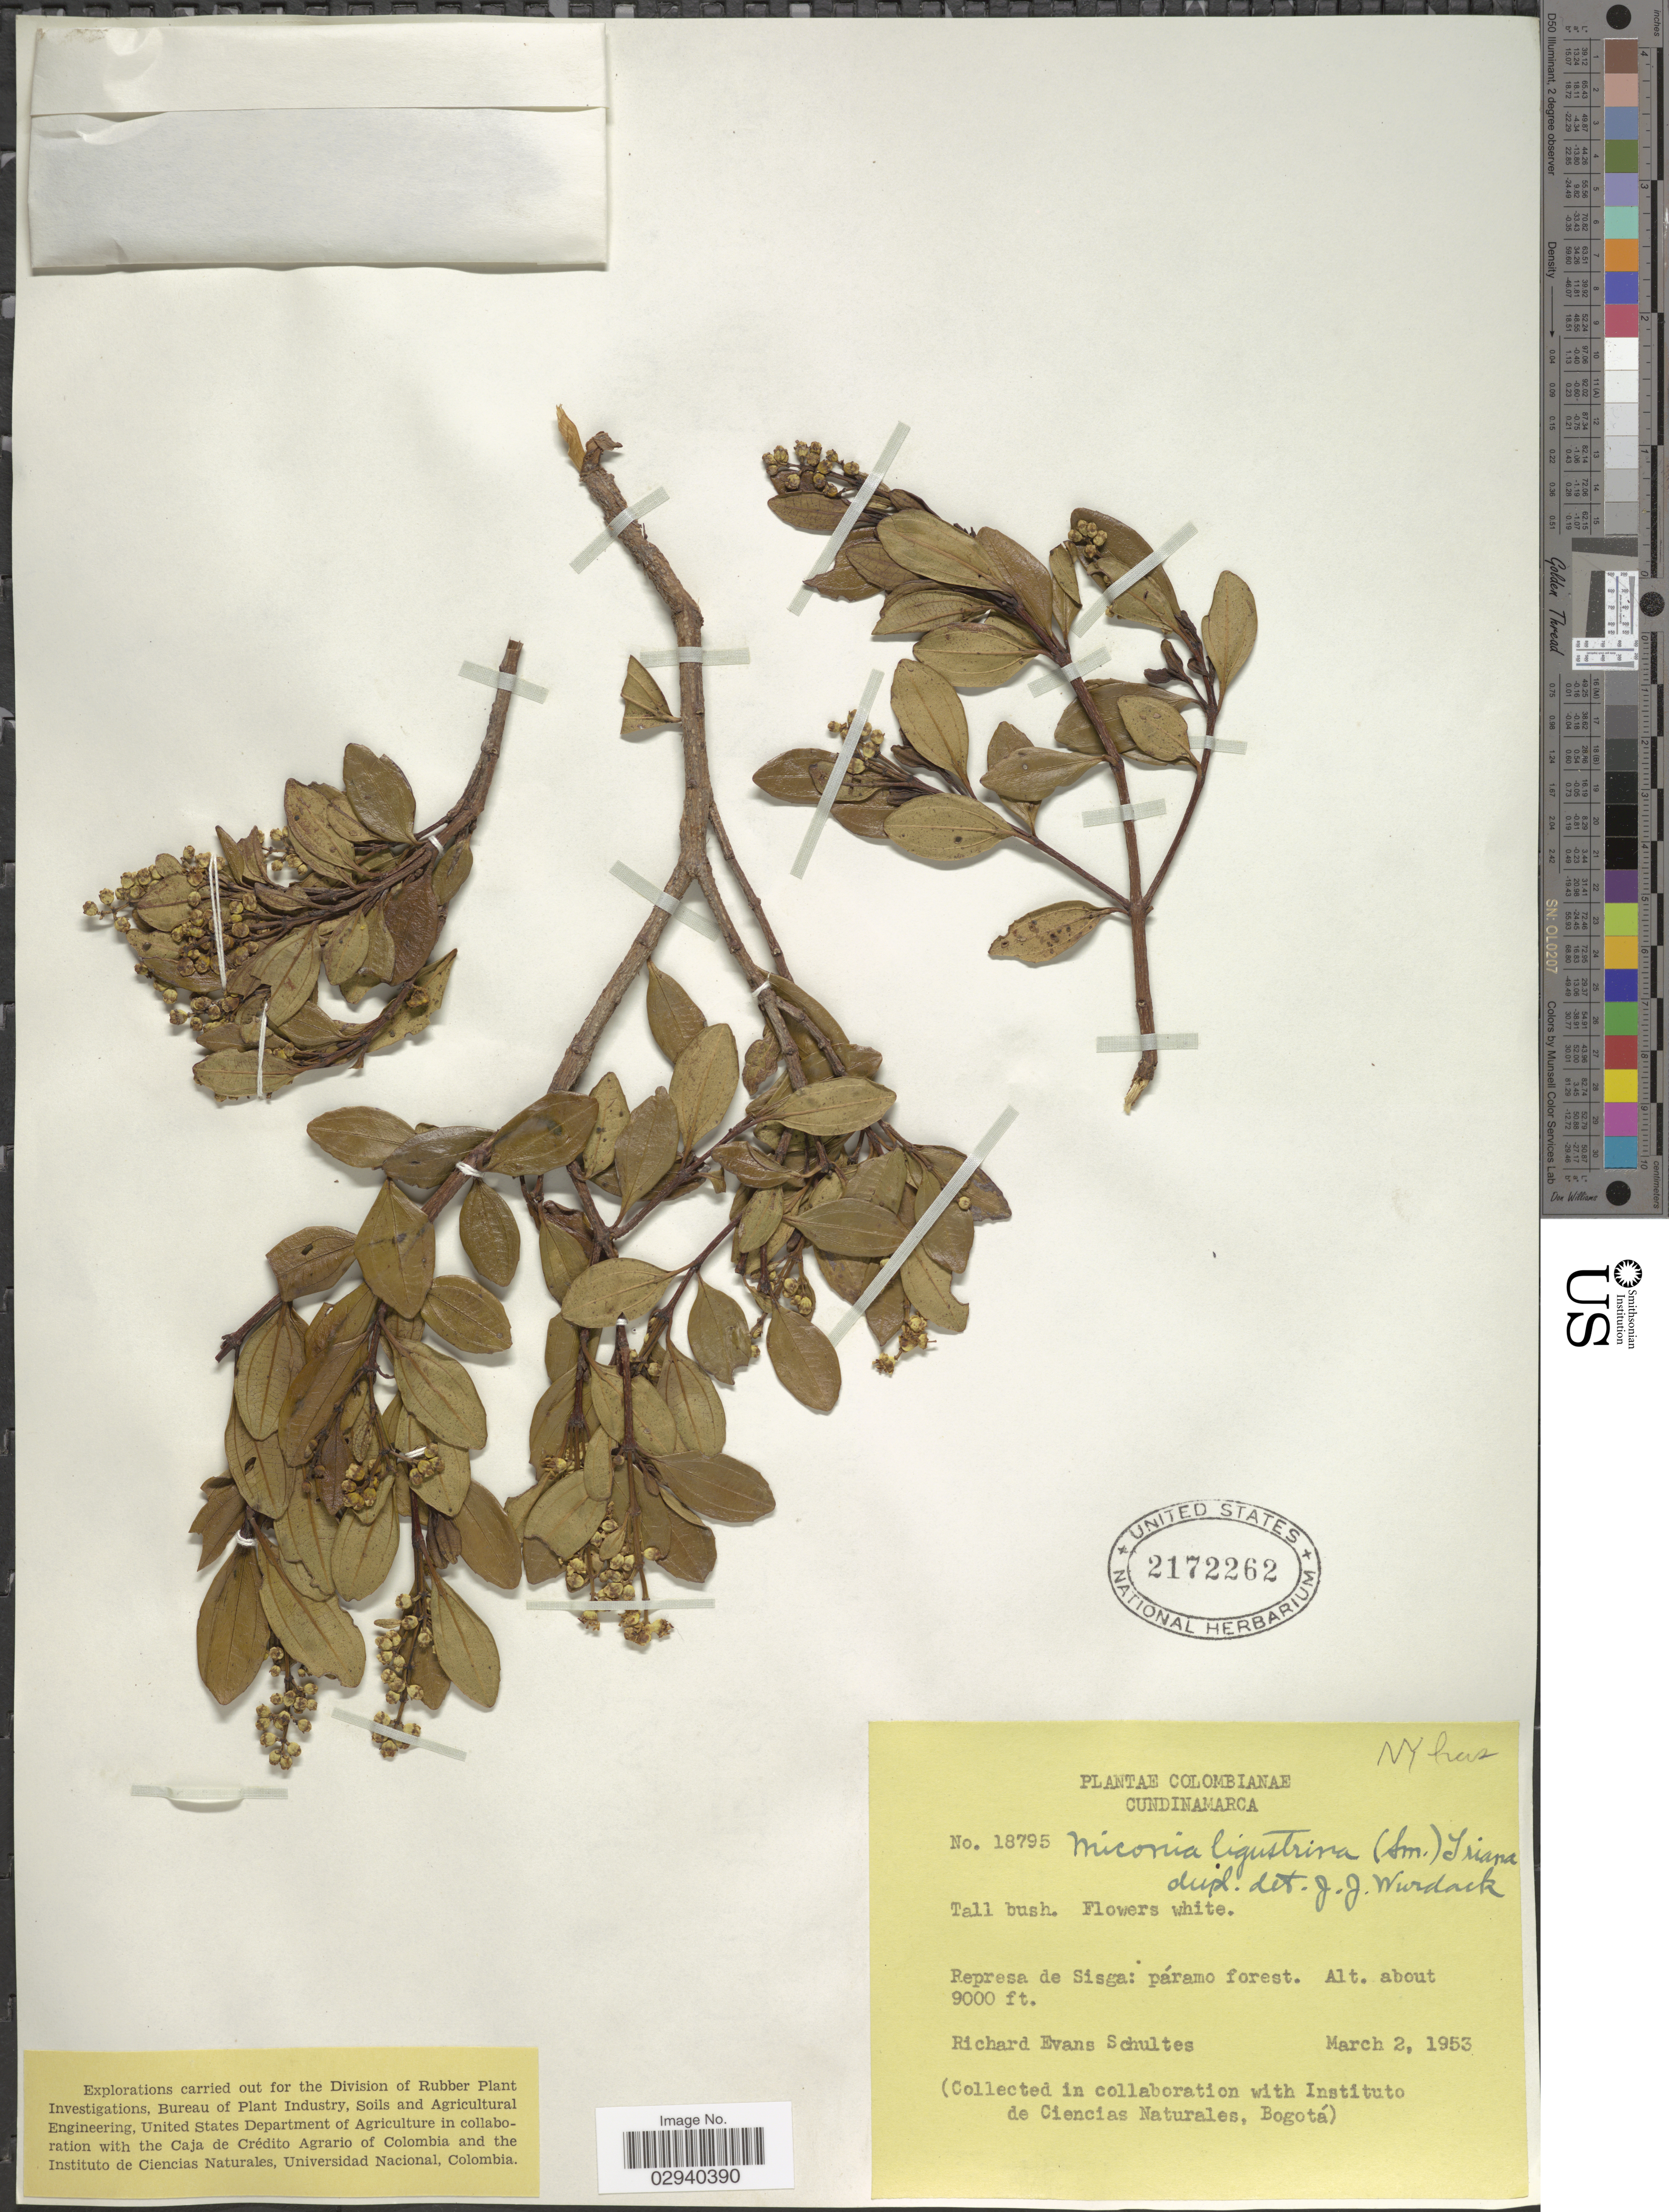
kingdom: Plantae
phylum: Tracheophyta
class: Magnoliopsida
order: Myrtales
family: Melastomataceae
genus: Miconia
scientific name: Miconia ligustrina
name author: (Sw.) Triana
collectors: R. E. Schultes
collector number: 18795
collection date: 1953-03-02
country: Colombia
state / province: Cundinamarca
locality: Represa de Sisga: páramo forest.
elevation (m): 2743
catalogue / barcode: US 2172262